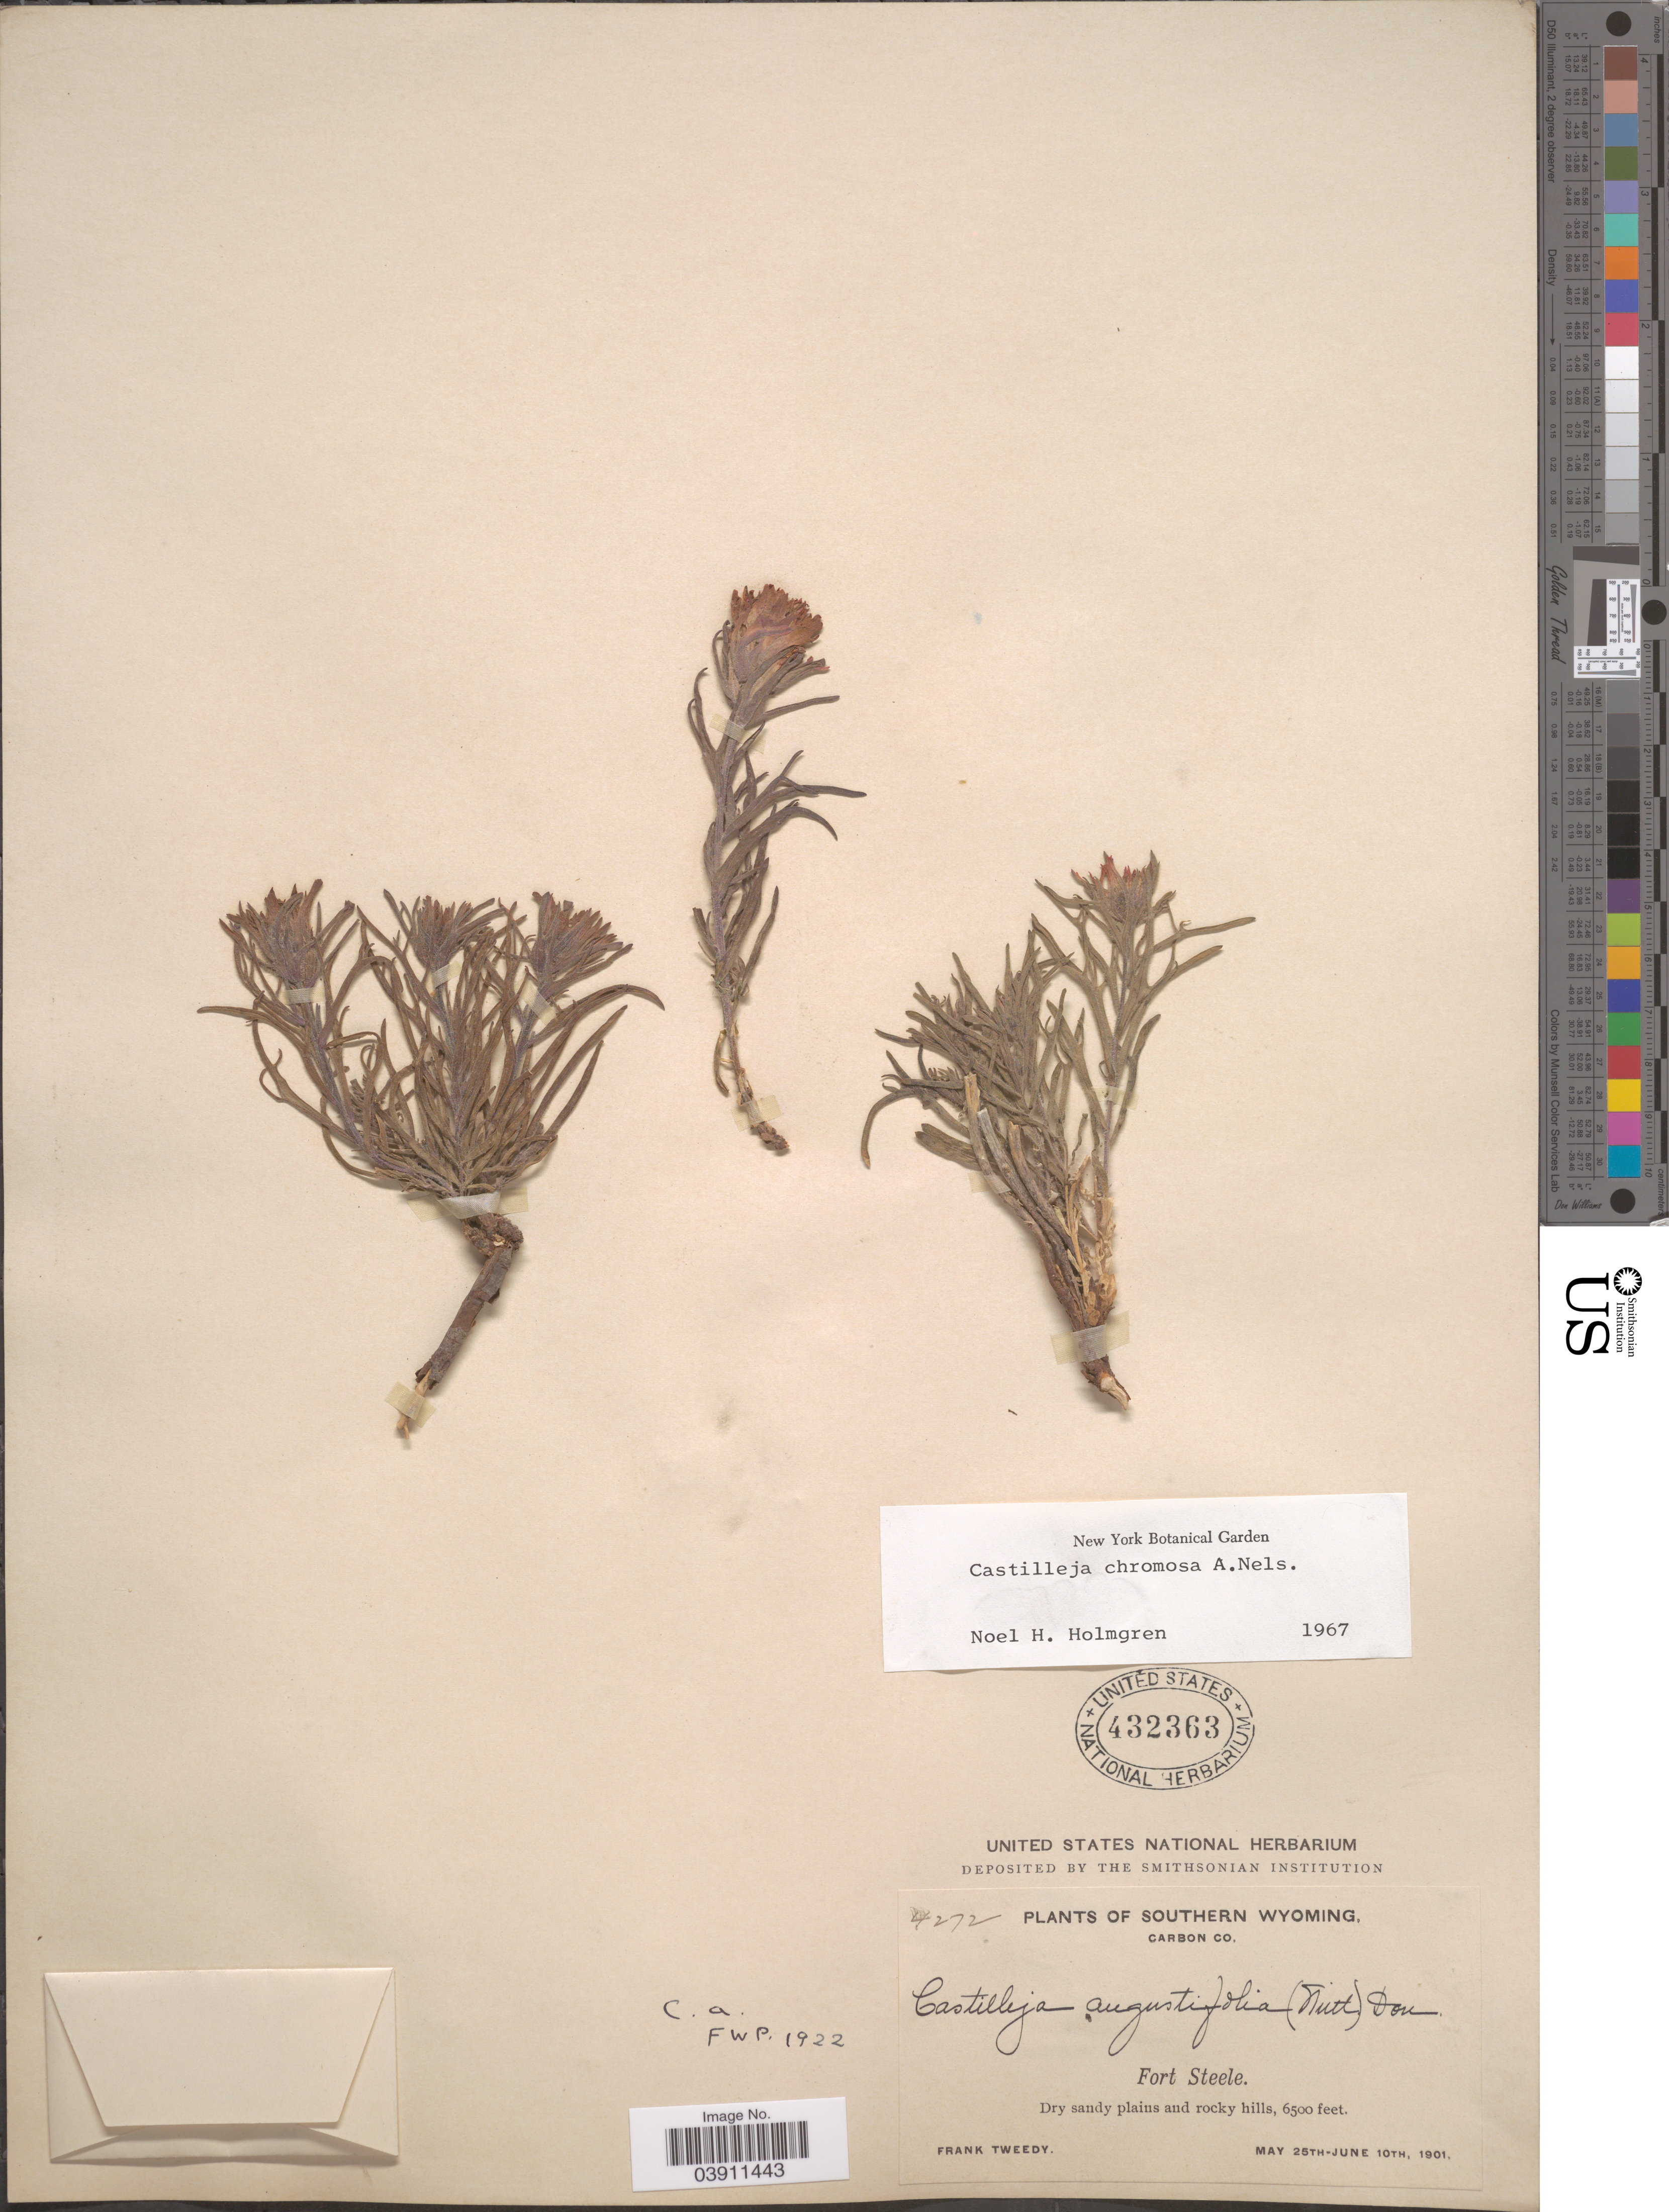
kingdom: Plantae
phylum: Tracheophyta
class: Magnoliopsida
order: Lamiales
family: Orobanchaceae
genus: Castilleja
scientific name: Castilleja chromosa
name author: A. Nelson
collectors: F. Tweedy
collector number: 4272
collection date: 1901-05-25/1901-06-10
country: United States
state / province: Wyoming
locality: Southern Wyoming, Carbon Co. Fort Steele.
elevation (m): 1981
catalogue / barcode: US 432363